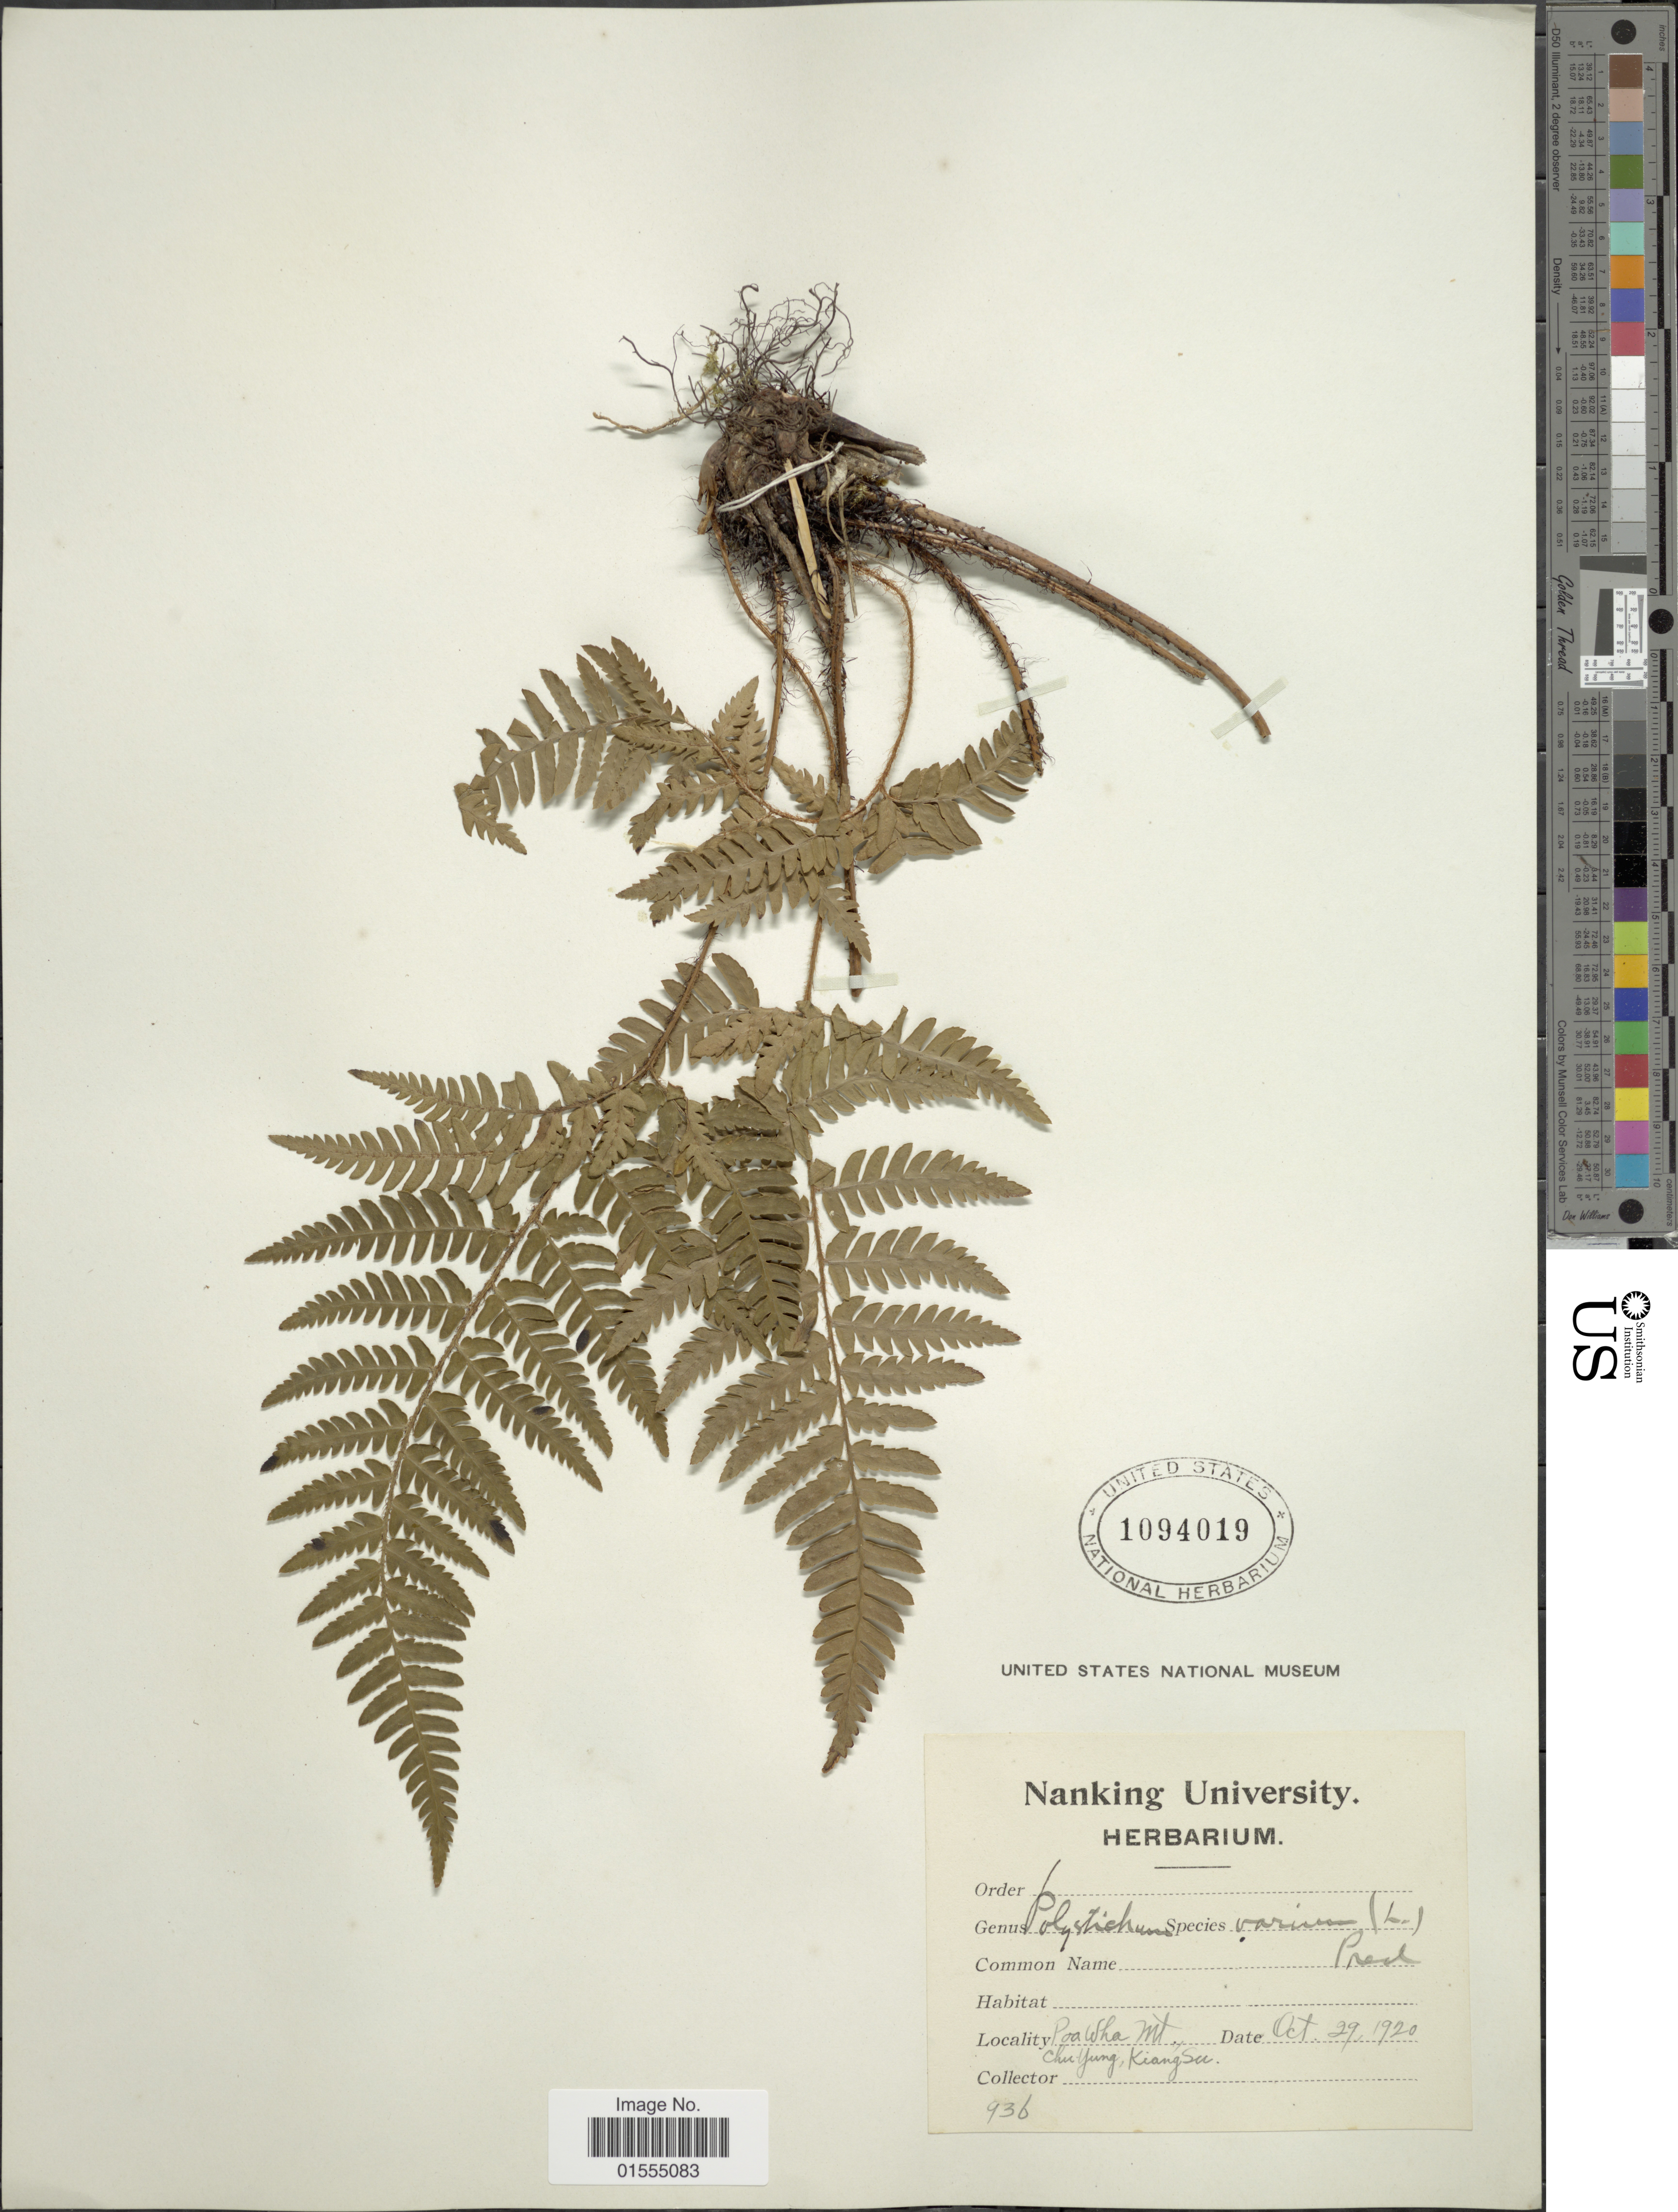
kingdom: Plantae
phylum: Tracheophyta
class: Polypodiopsida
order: Polypodiales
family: Dryopteridaceae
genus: Dryopteris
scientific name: Dryopteris varia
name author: (L.) Kuntze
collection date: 1920-10-29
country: China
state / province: Zhejiang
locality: Poa Wha mt. Chu Yung, Kiang Su.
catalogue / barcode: US 1094019